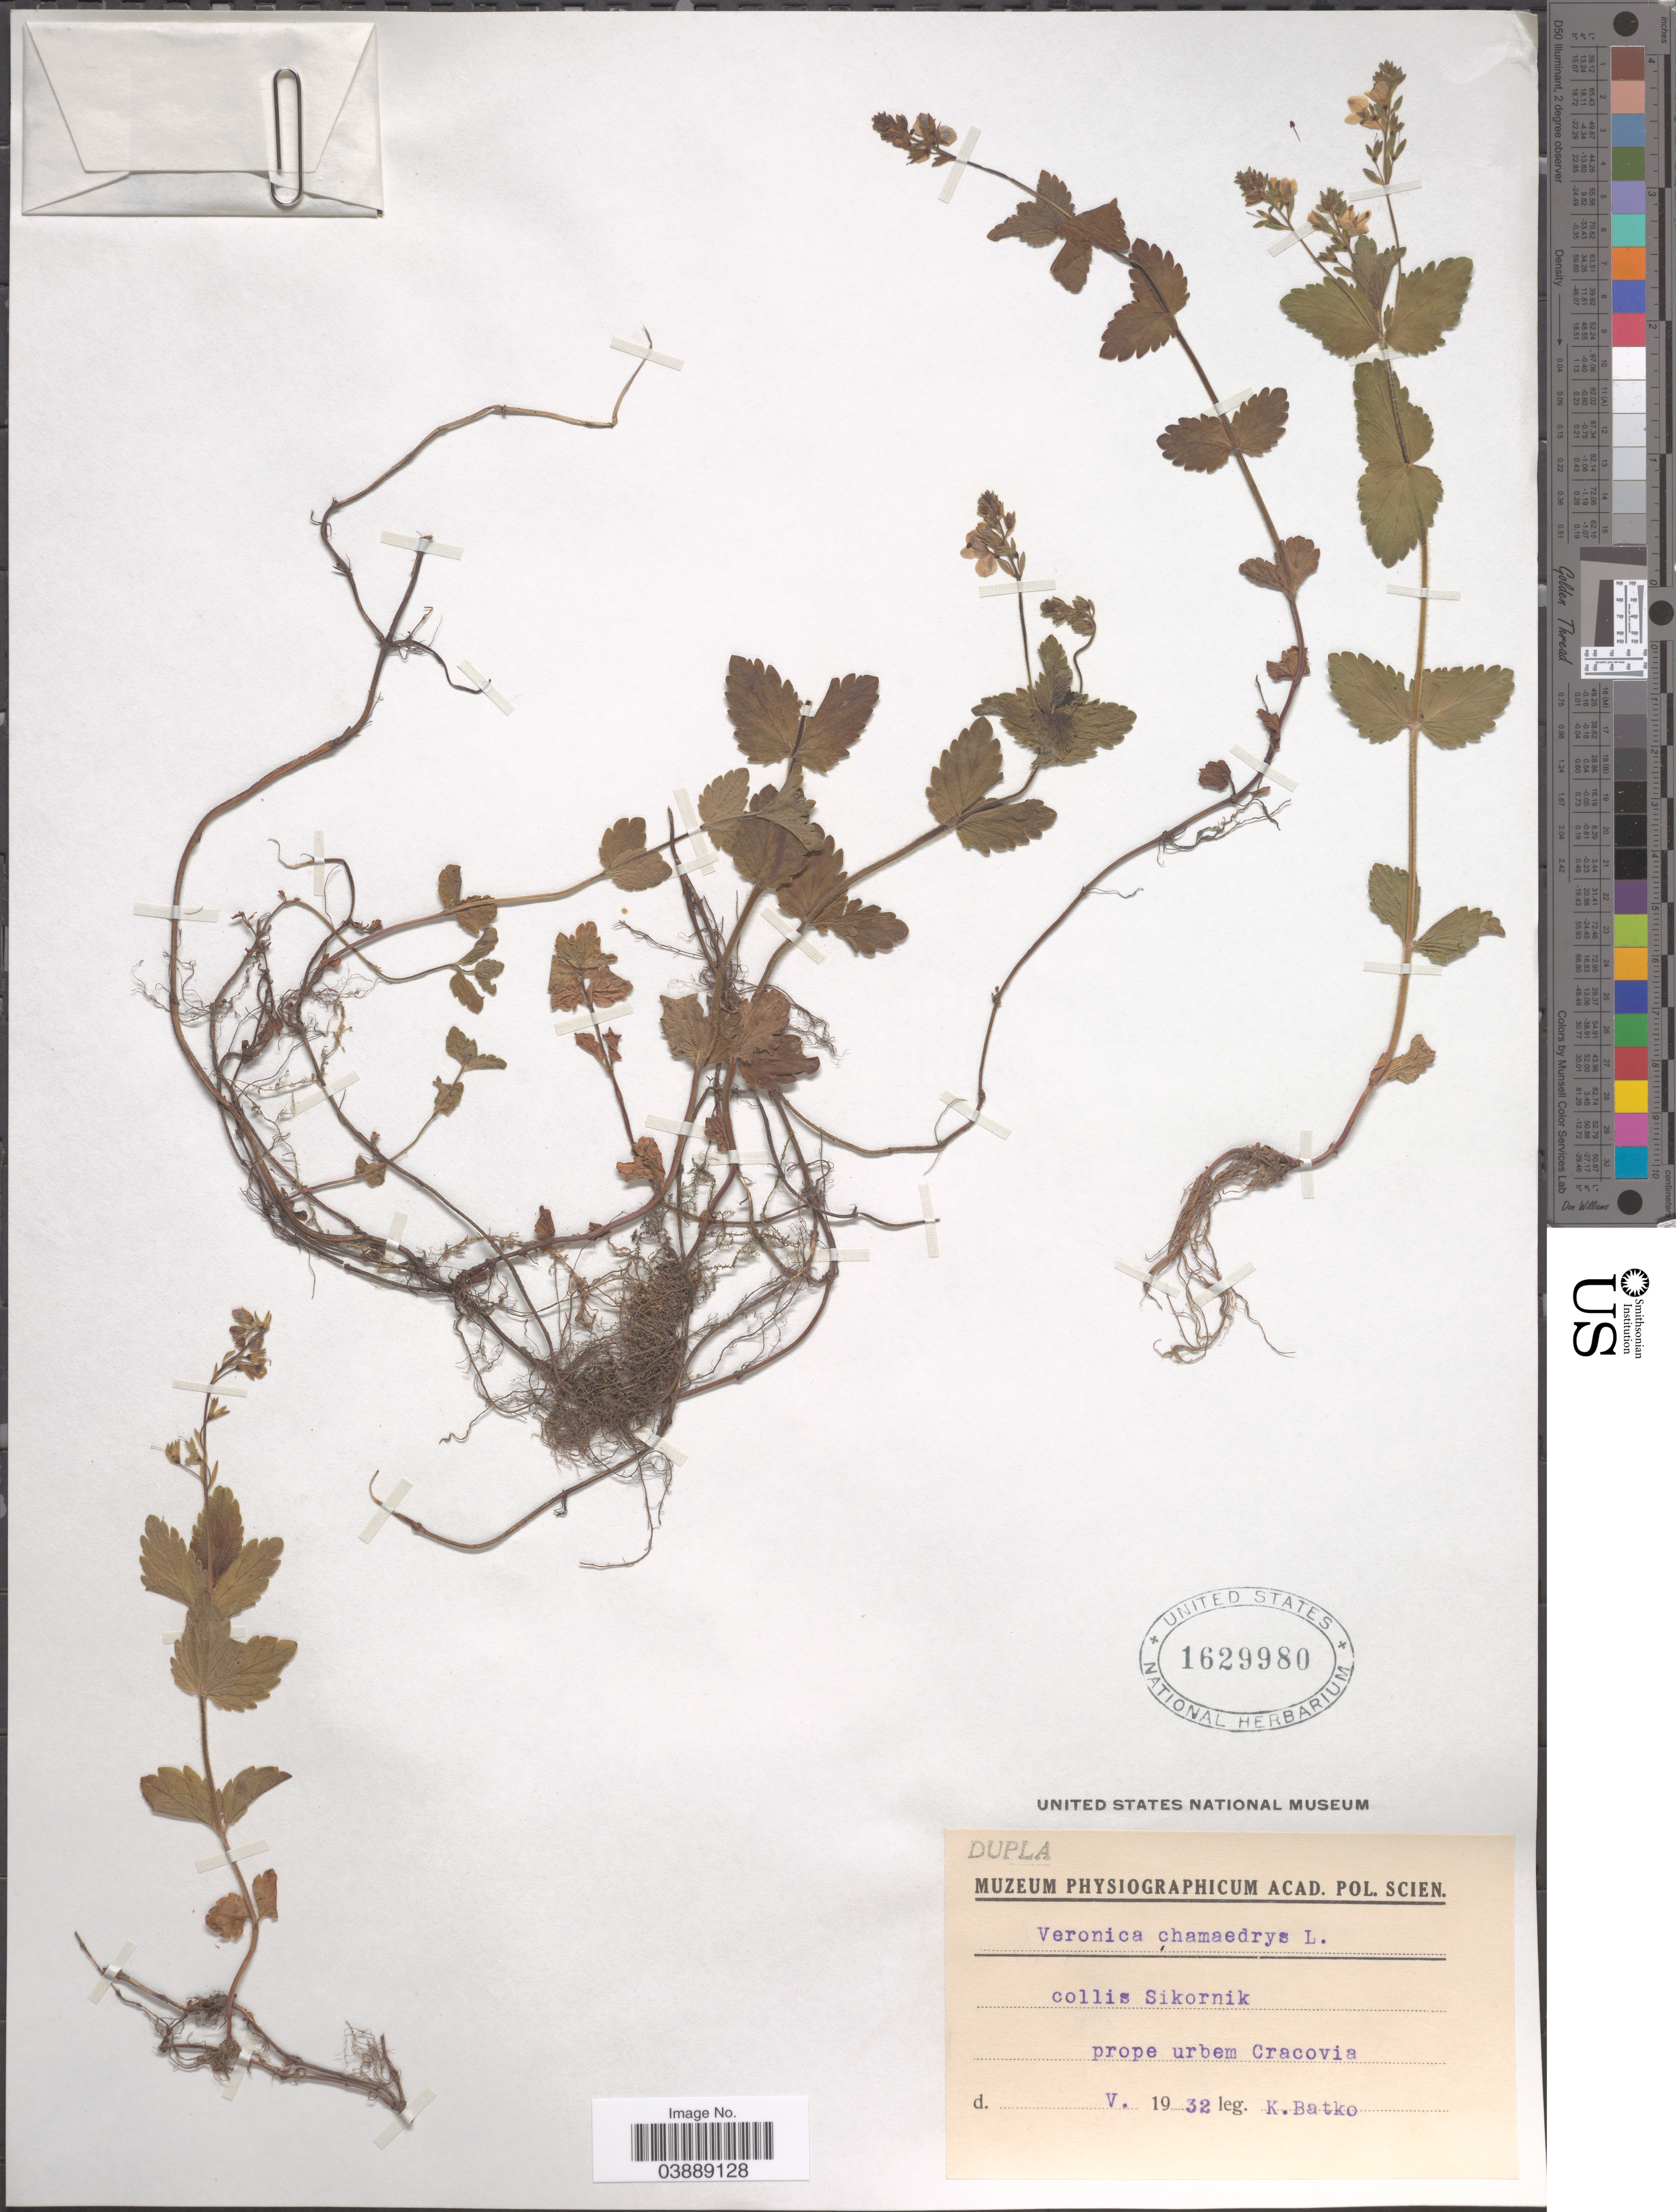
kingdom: Plantae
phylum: Tracheophyta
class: Magnoliopsida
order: Lamiales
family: Plantaginaceae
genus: Veronica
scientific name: Veronica chamaedrys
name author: L.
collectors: K. Batko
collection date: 1932-05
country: Poland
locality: Collis Sikornik prope urbem Cracovia.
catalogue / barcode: US 1629980